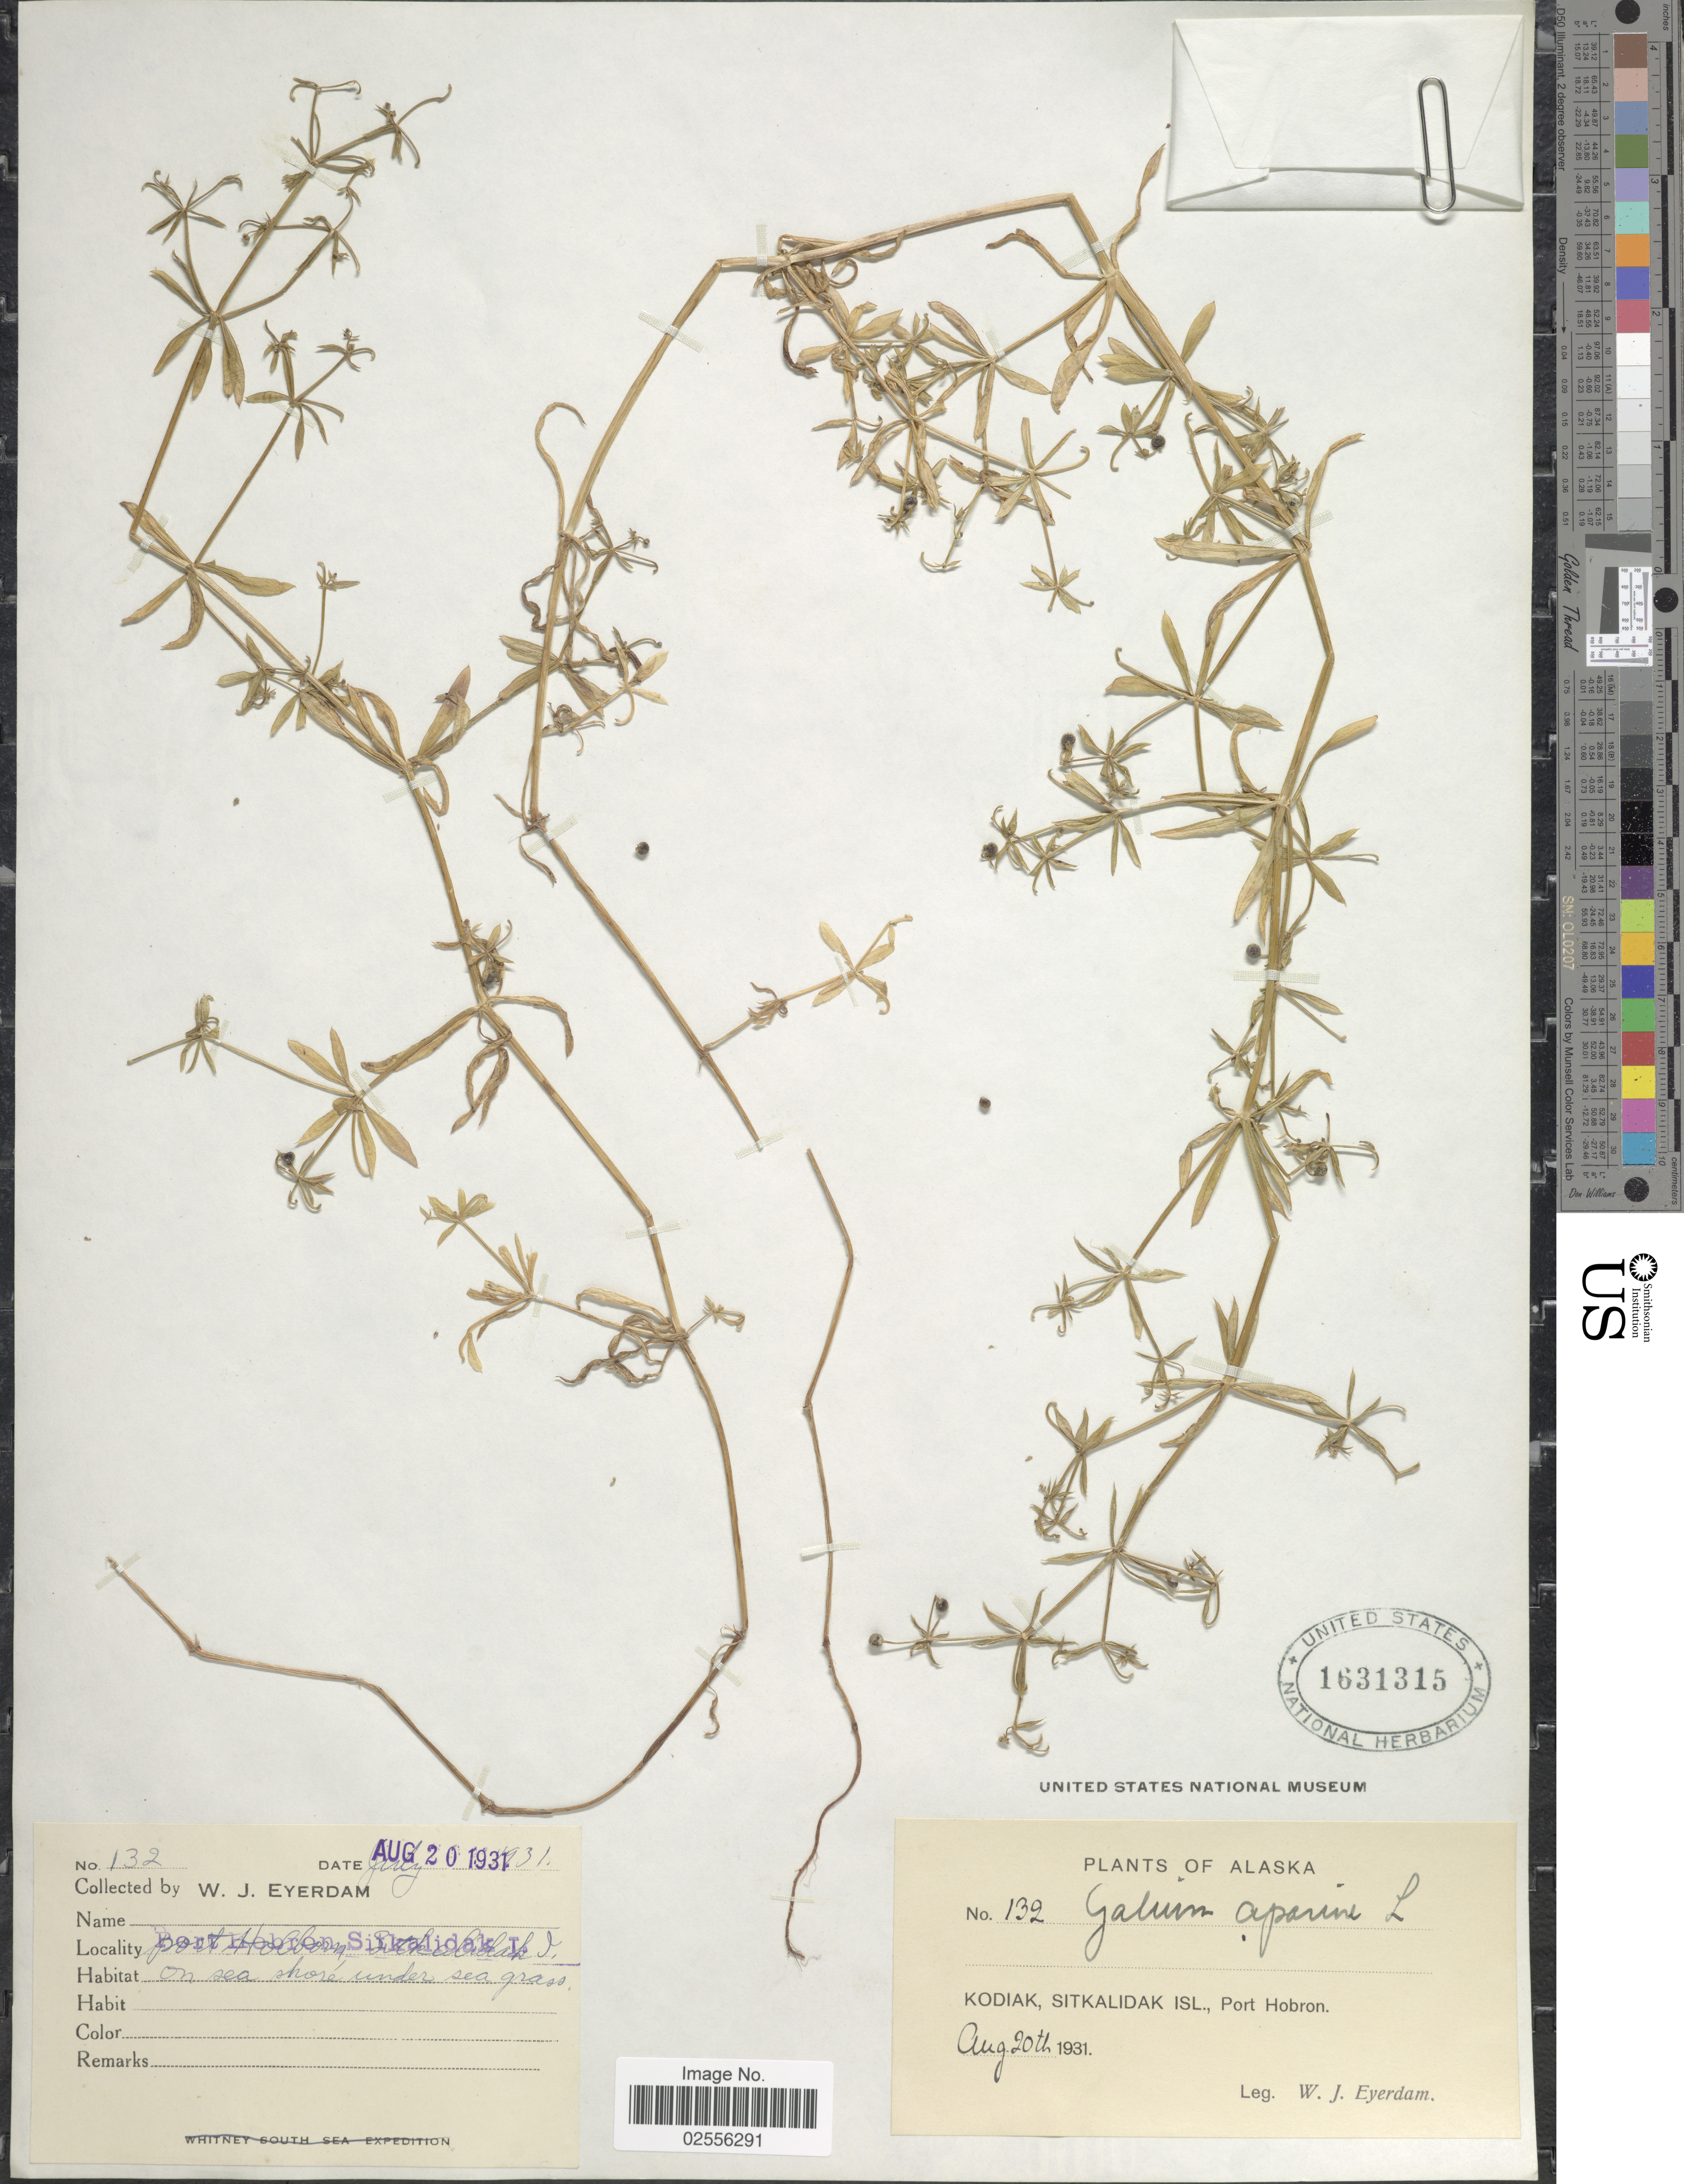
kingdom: Plantae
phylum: Tracheophyta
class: Magnoliopsida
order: Gentianales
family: Rubiaceae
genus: Galium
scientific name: Galium aparine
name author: L.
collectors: W. J. Eyerdam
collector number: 132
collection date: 1931-08-20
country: United States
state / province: Alaska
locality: Kodiak, Sitkalidak Isl., Port Hobron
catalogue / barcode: US 1631315